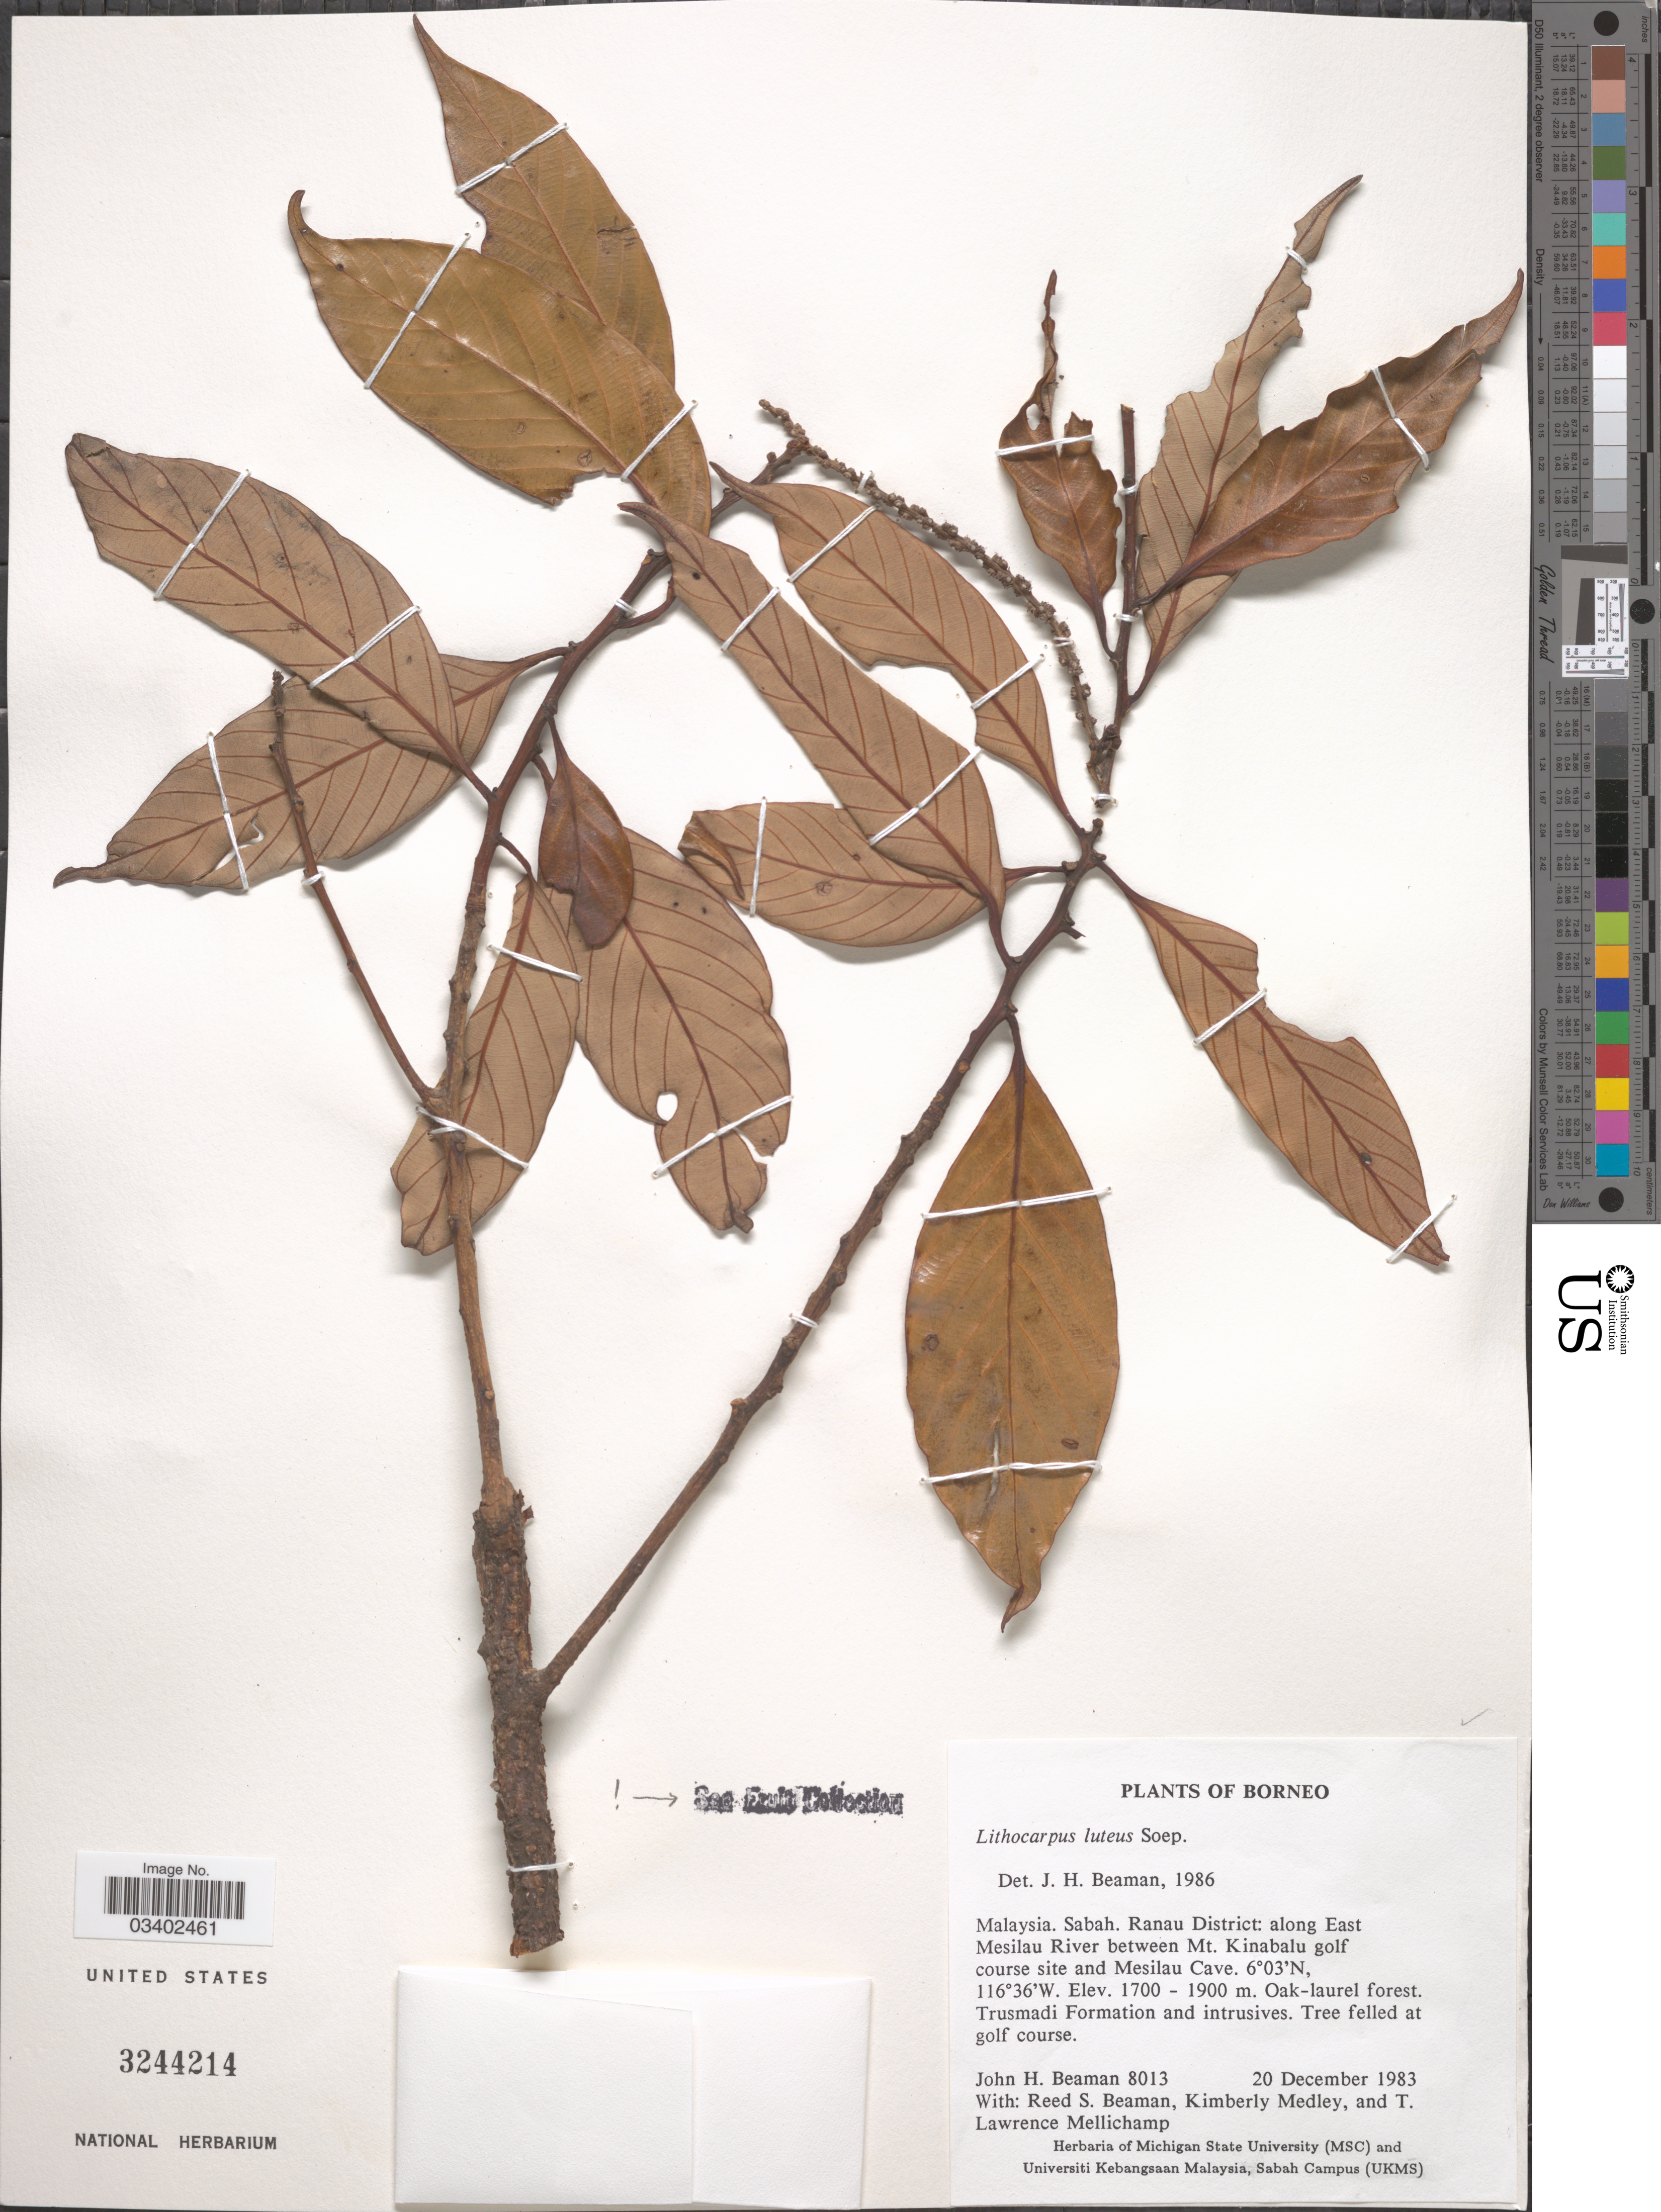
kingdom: Plantae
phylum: Tracheophyta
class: Magnoliopsida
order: Fagales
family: Fagaceae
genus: Lithocarpus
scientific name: Lithocarpus luteus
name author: Soepadmo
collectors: J. H. Beaman, R. S. Beaman, K. Medley & T. L. Mellichamp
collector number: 8013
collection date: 1983-12-20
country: Malaysia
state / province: Sabah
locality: Borneo. Ranau District: along East Mesilau River between Mt. Kinabalu golf course site and Mesilau Cave. Trusmadi Formation and intrusives.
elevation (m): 1700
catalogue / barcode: US 3244214